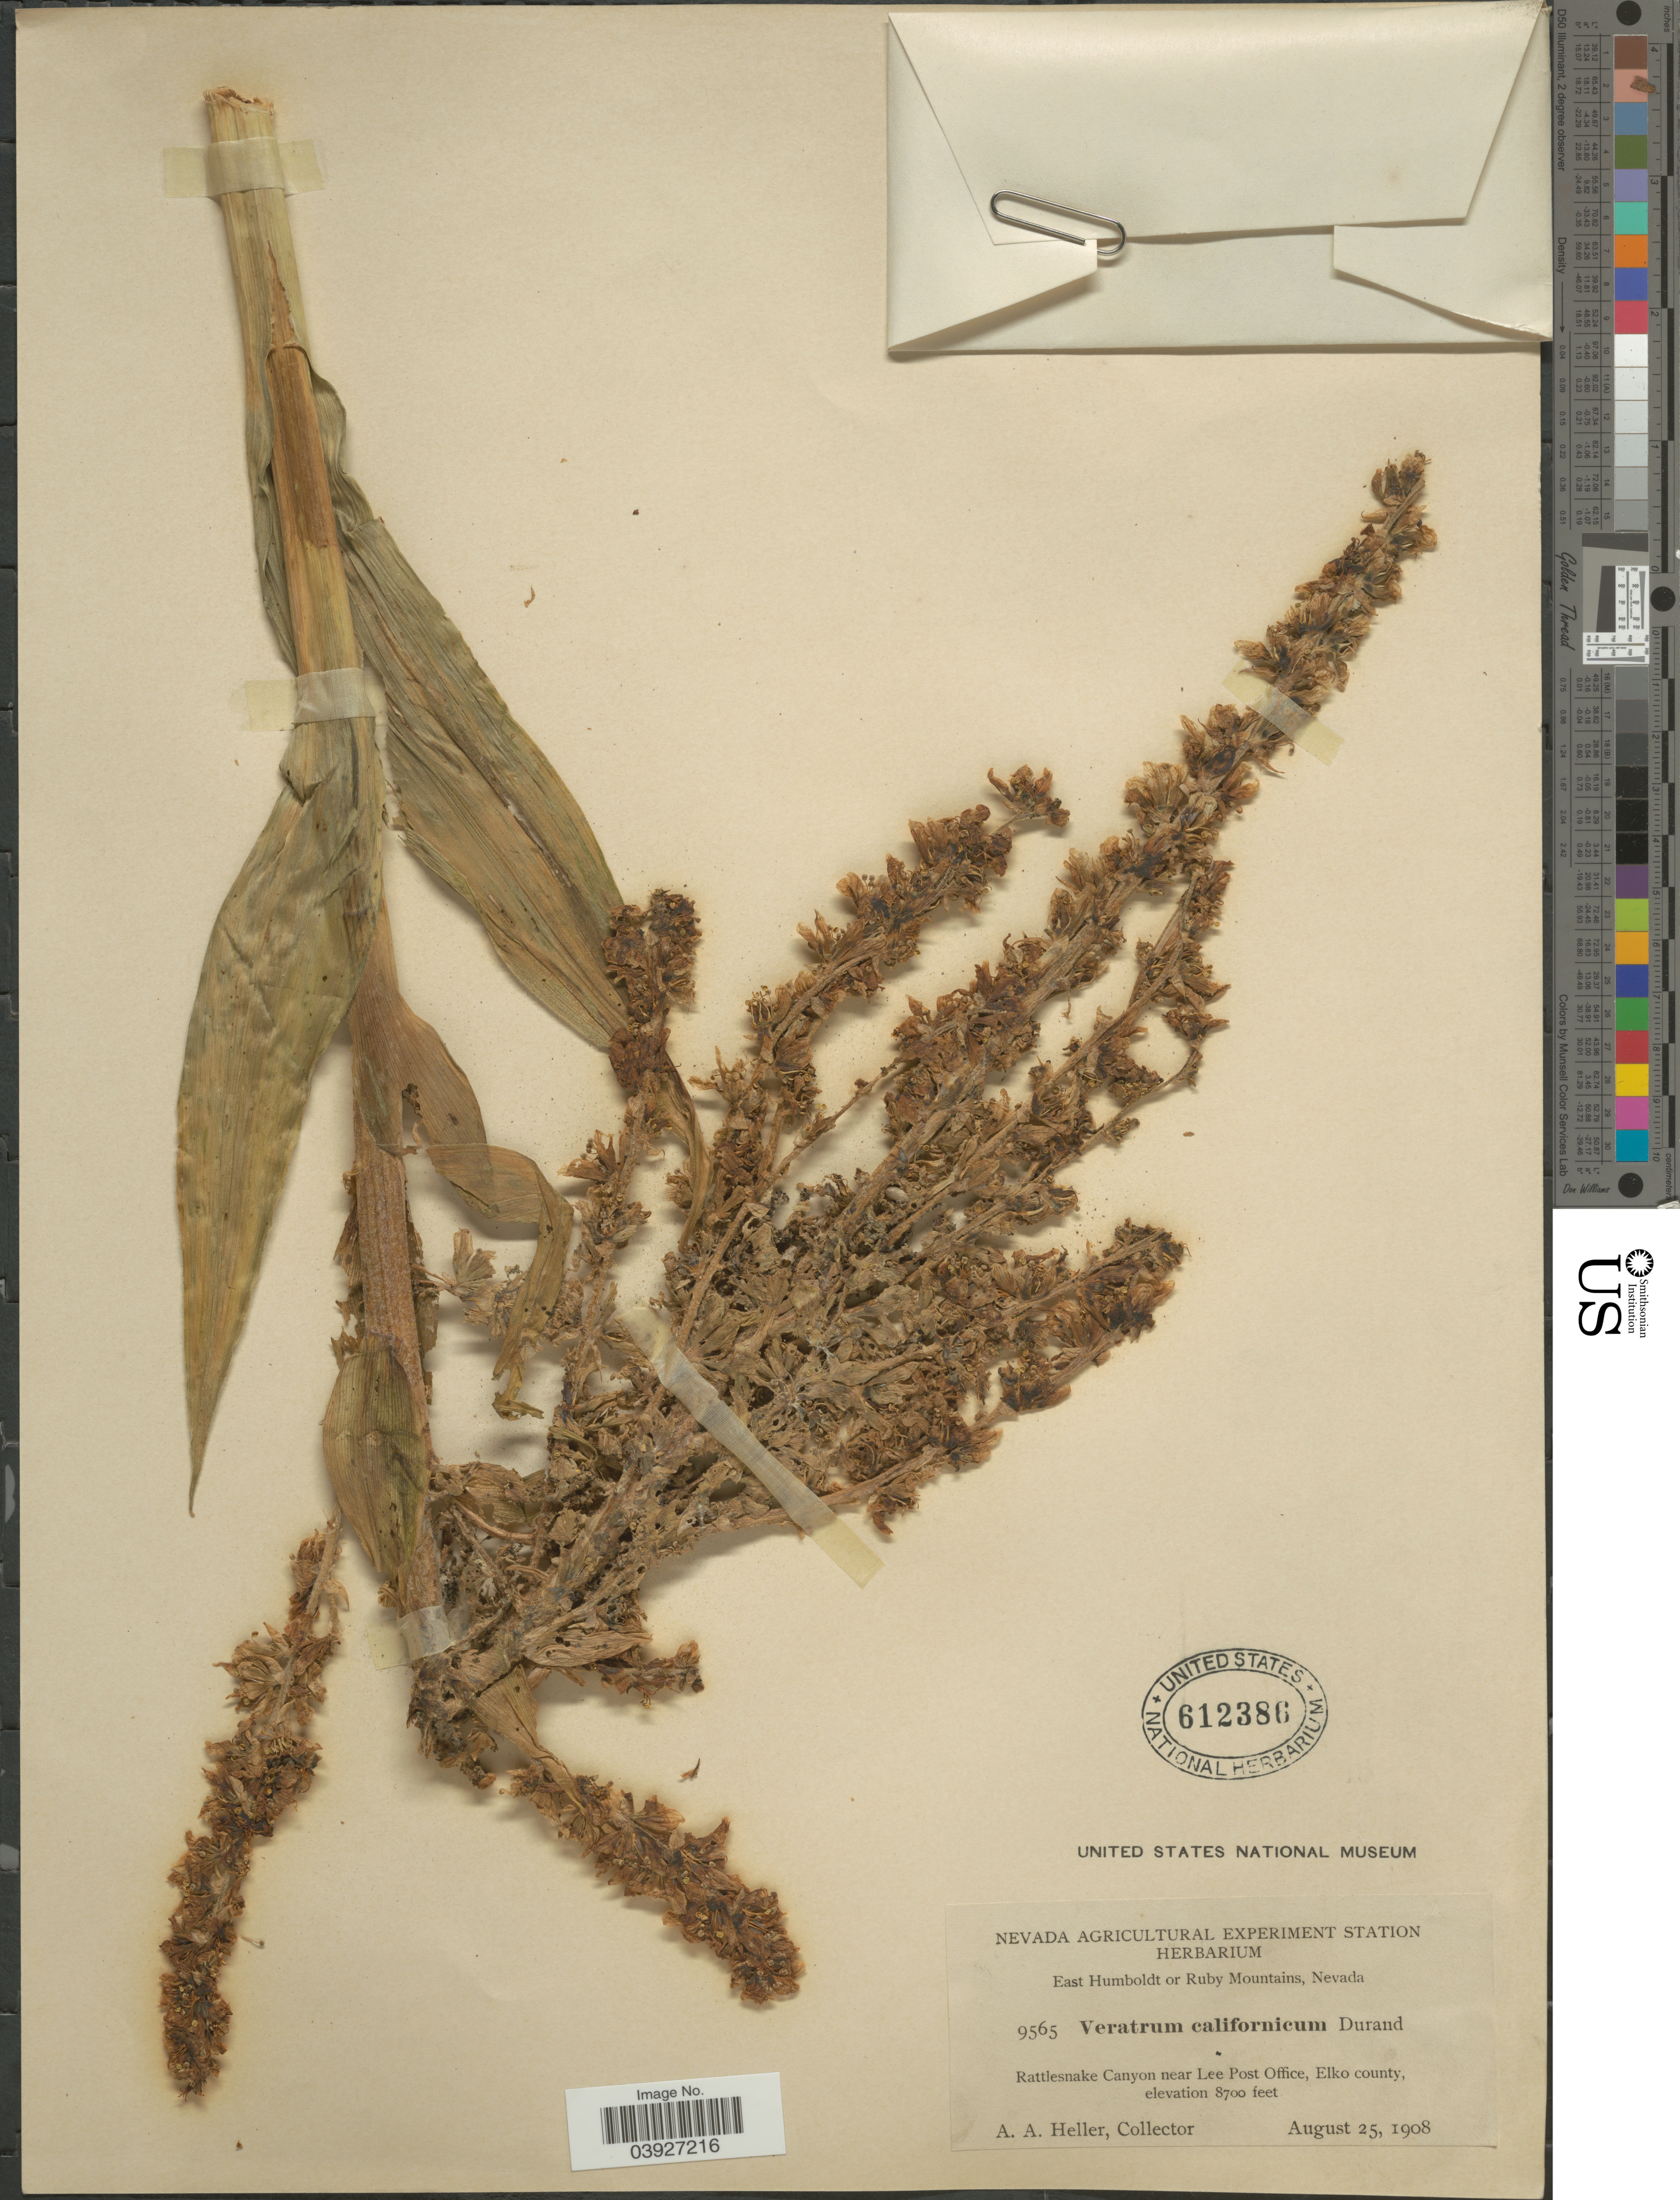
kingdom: Plantae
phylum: Tracheophyta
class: Liliopsida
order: Liliales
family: Melanthiaceae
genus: Veratrum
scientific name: Veratrum californicum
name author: Durand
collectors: A. A. Heller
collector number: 9565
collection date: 1908-08-25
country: United States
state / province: Nevada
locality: East Humboldt or Ruby Mountains. Rattlesnake Canyon near Lee Post Office, Elko County.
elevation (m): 2652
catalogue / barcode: US 612386